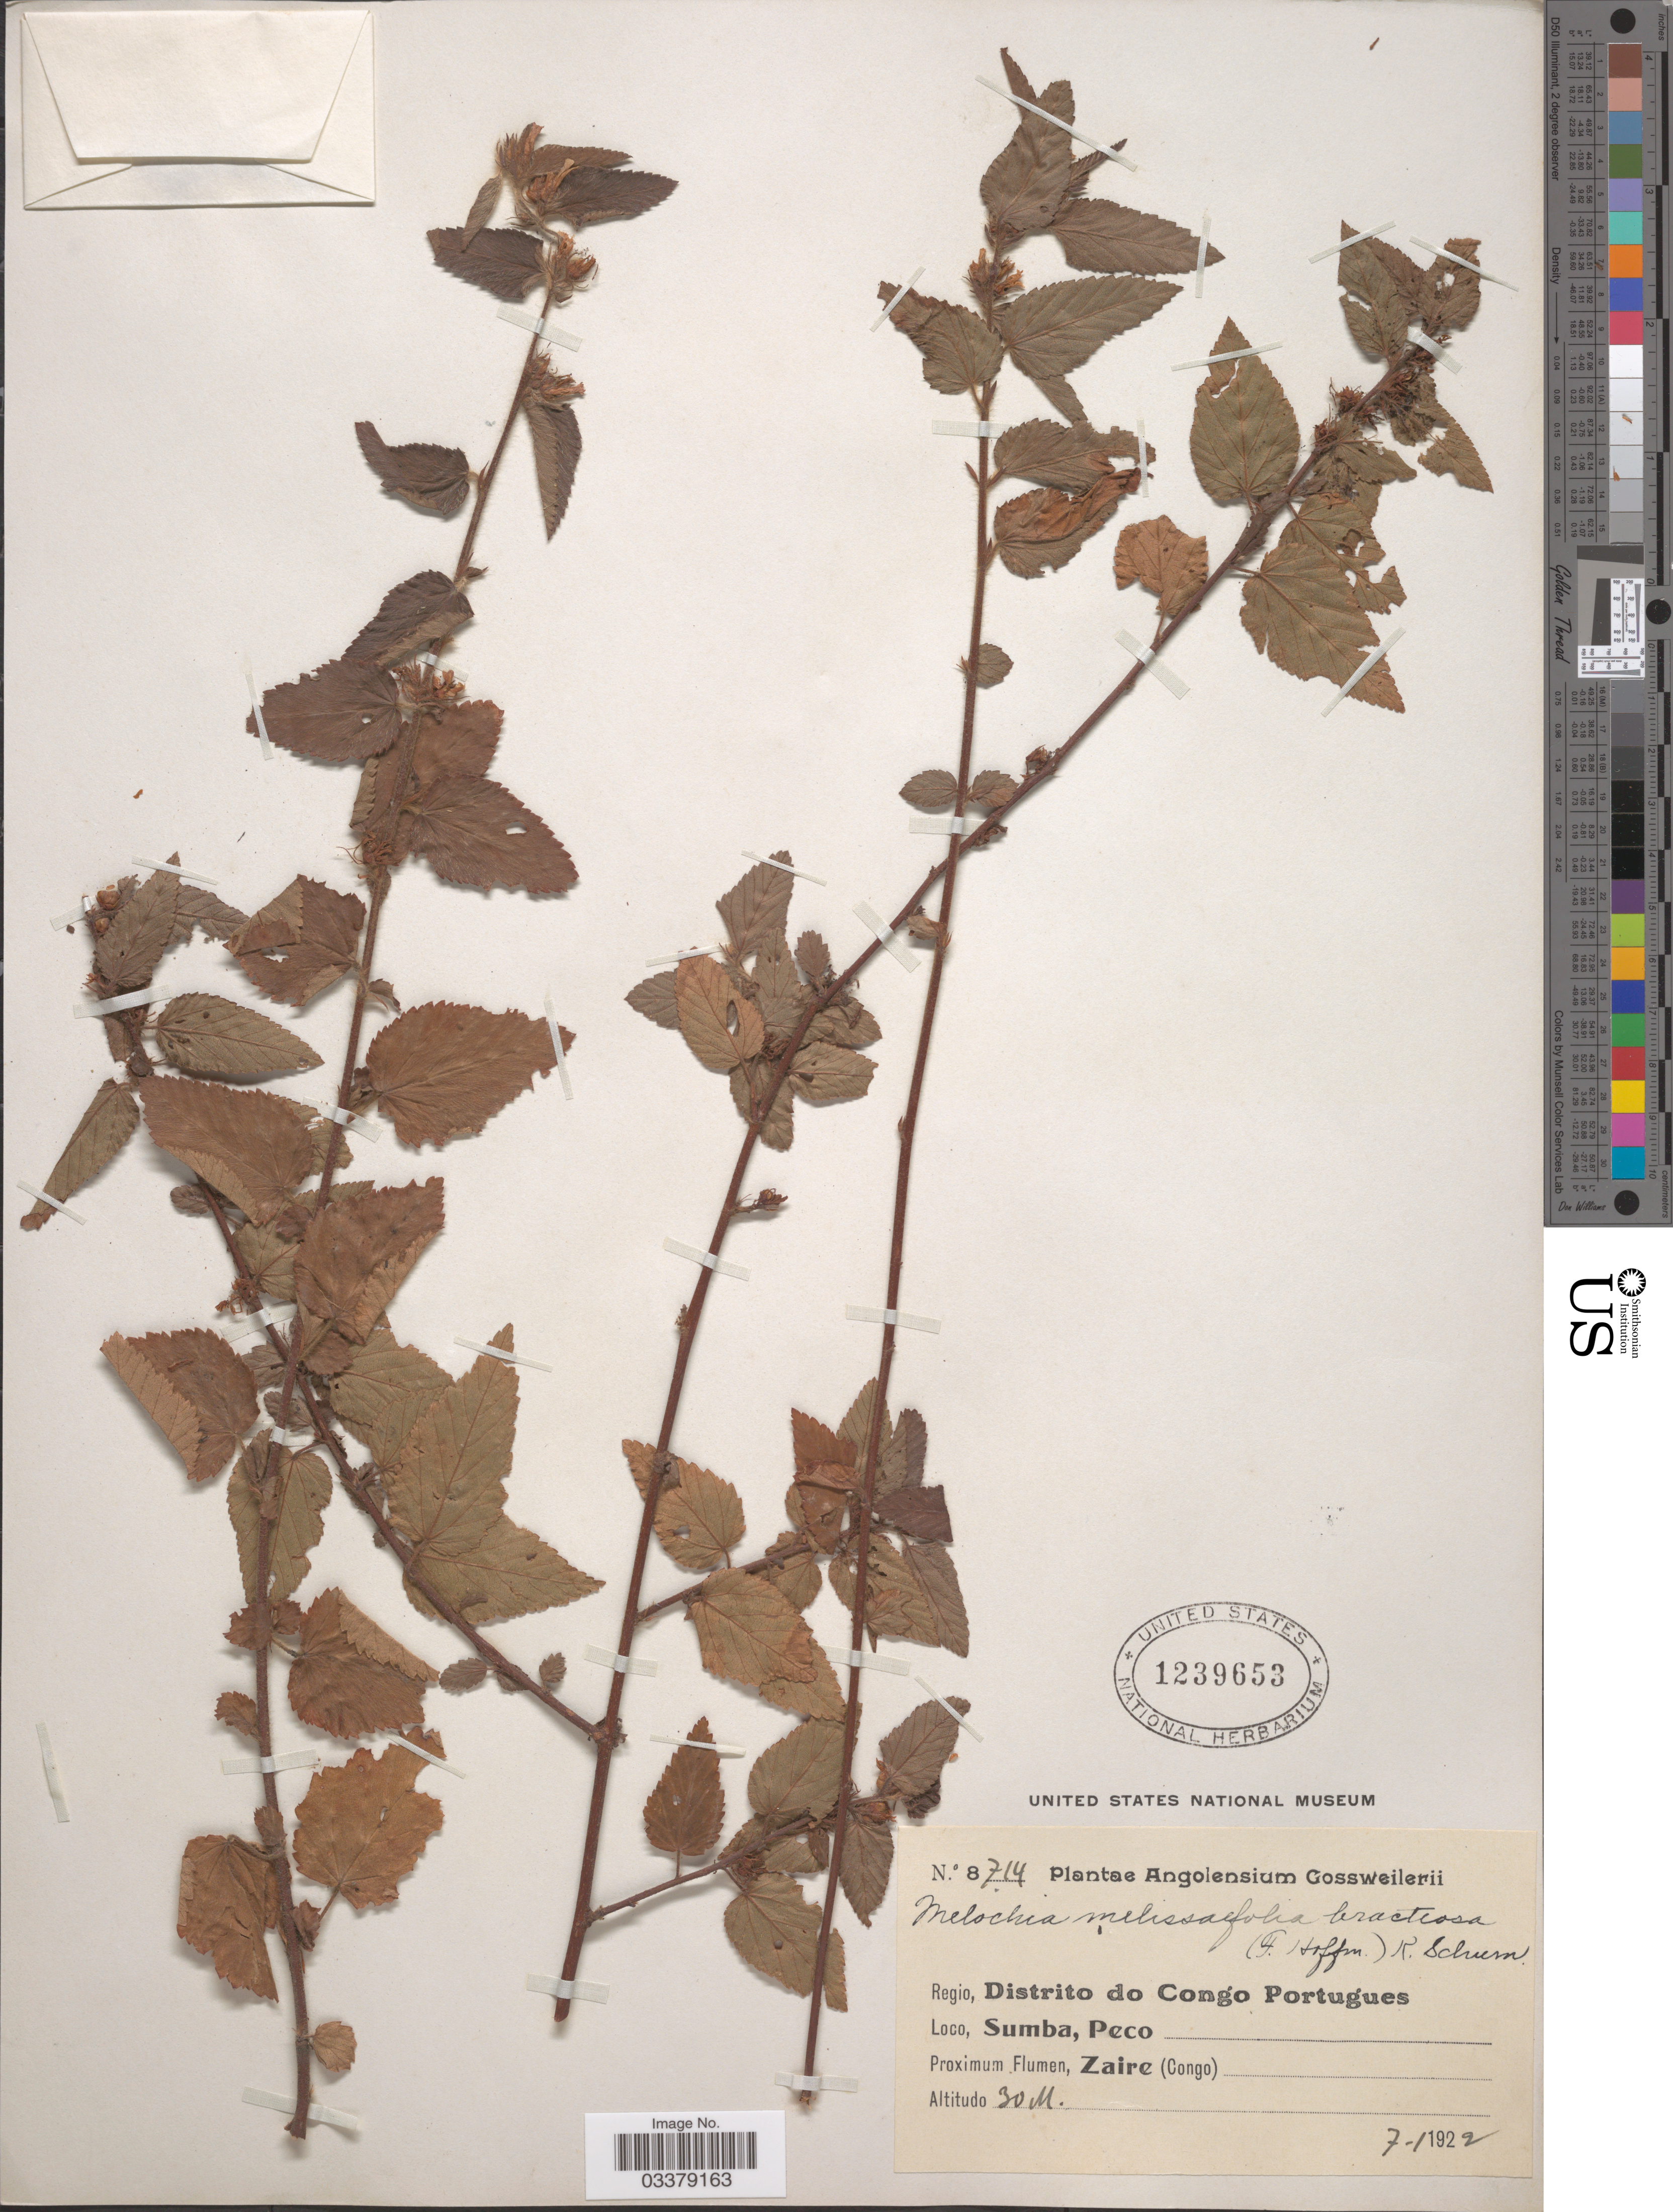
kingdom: Plantae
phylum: Tracheophyta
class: Magnoliopsida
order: Malvales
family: Malvaceae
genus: Melochia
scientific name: Melochia melissifolia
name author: Benth.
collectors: -. Gossweiler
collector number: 8714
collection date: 1922-01-07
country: Angola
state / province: Zaire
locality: Regio, Distrito do Congo Portugues. Sumba, Peco. Proximum Flumen, Zaire (Congo).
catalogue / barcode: US 1239653